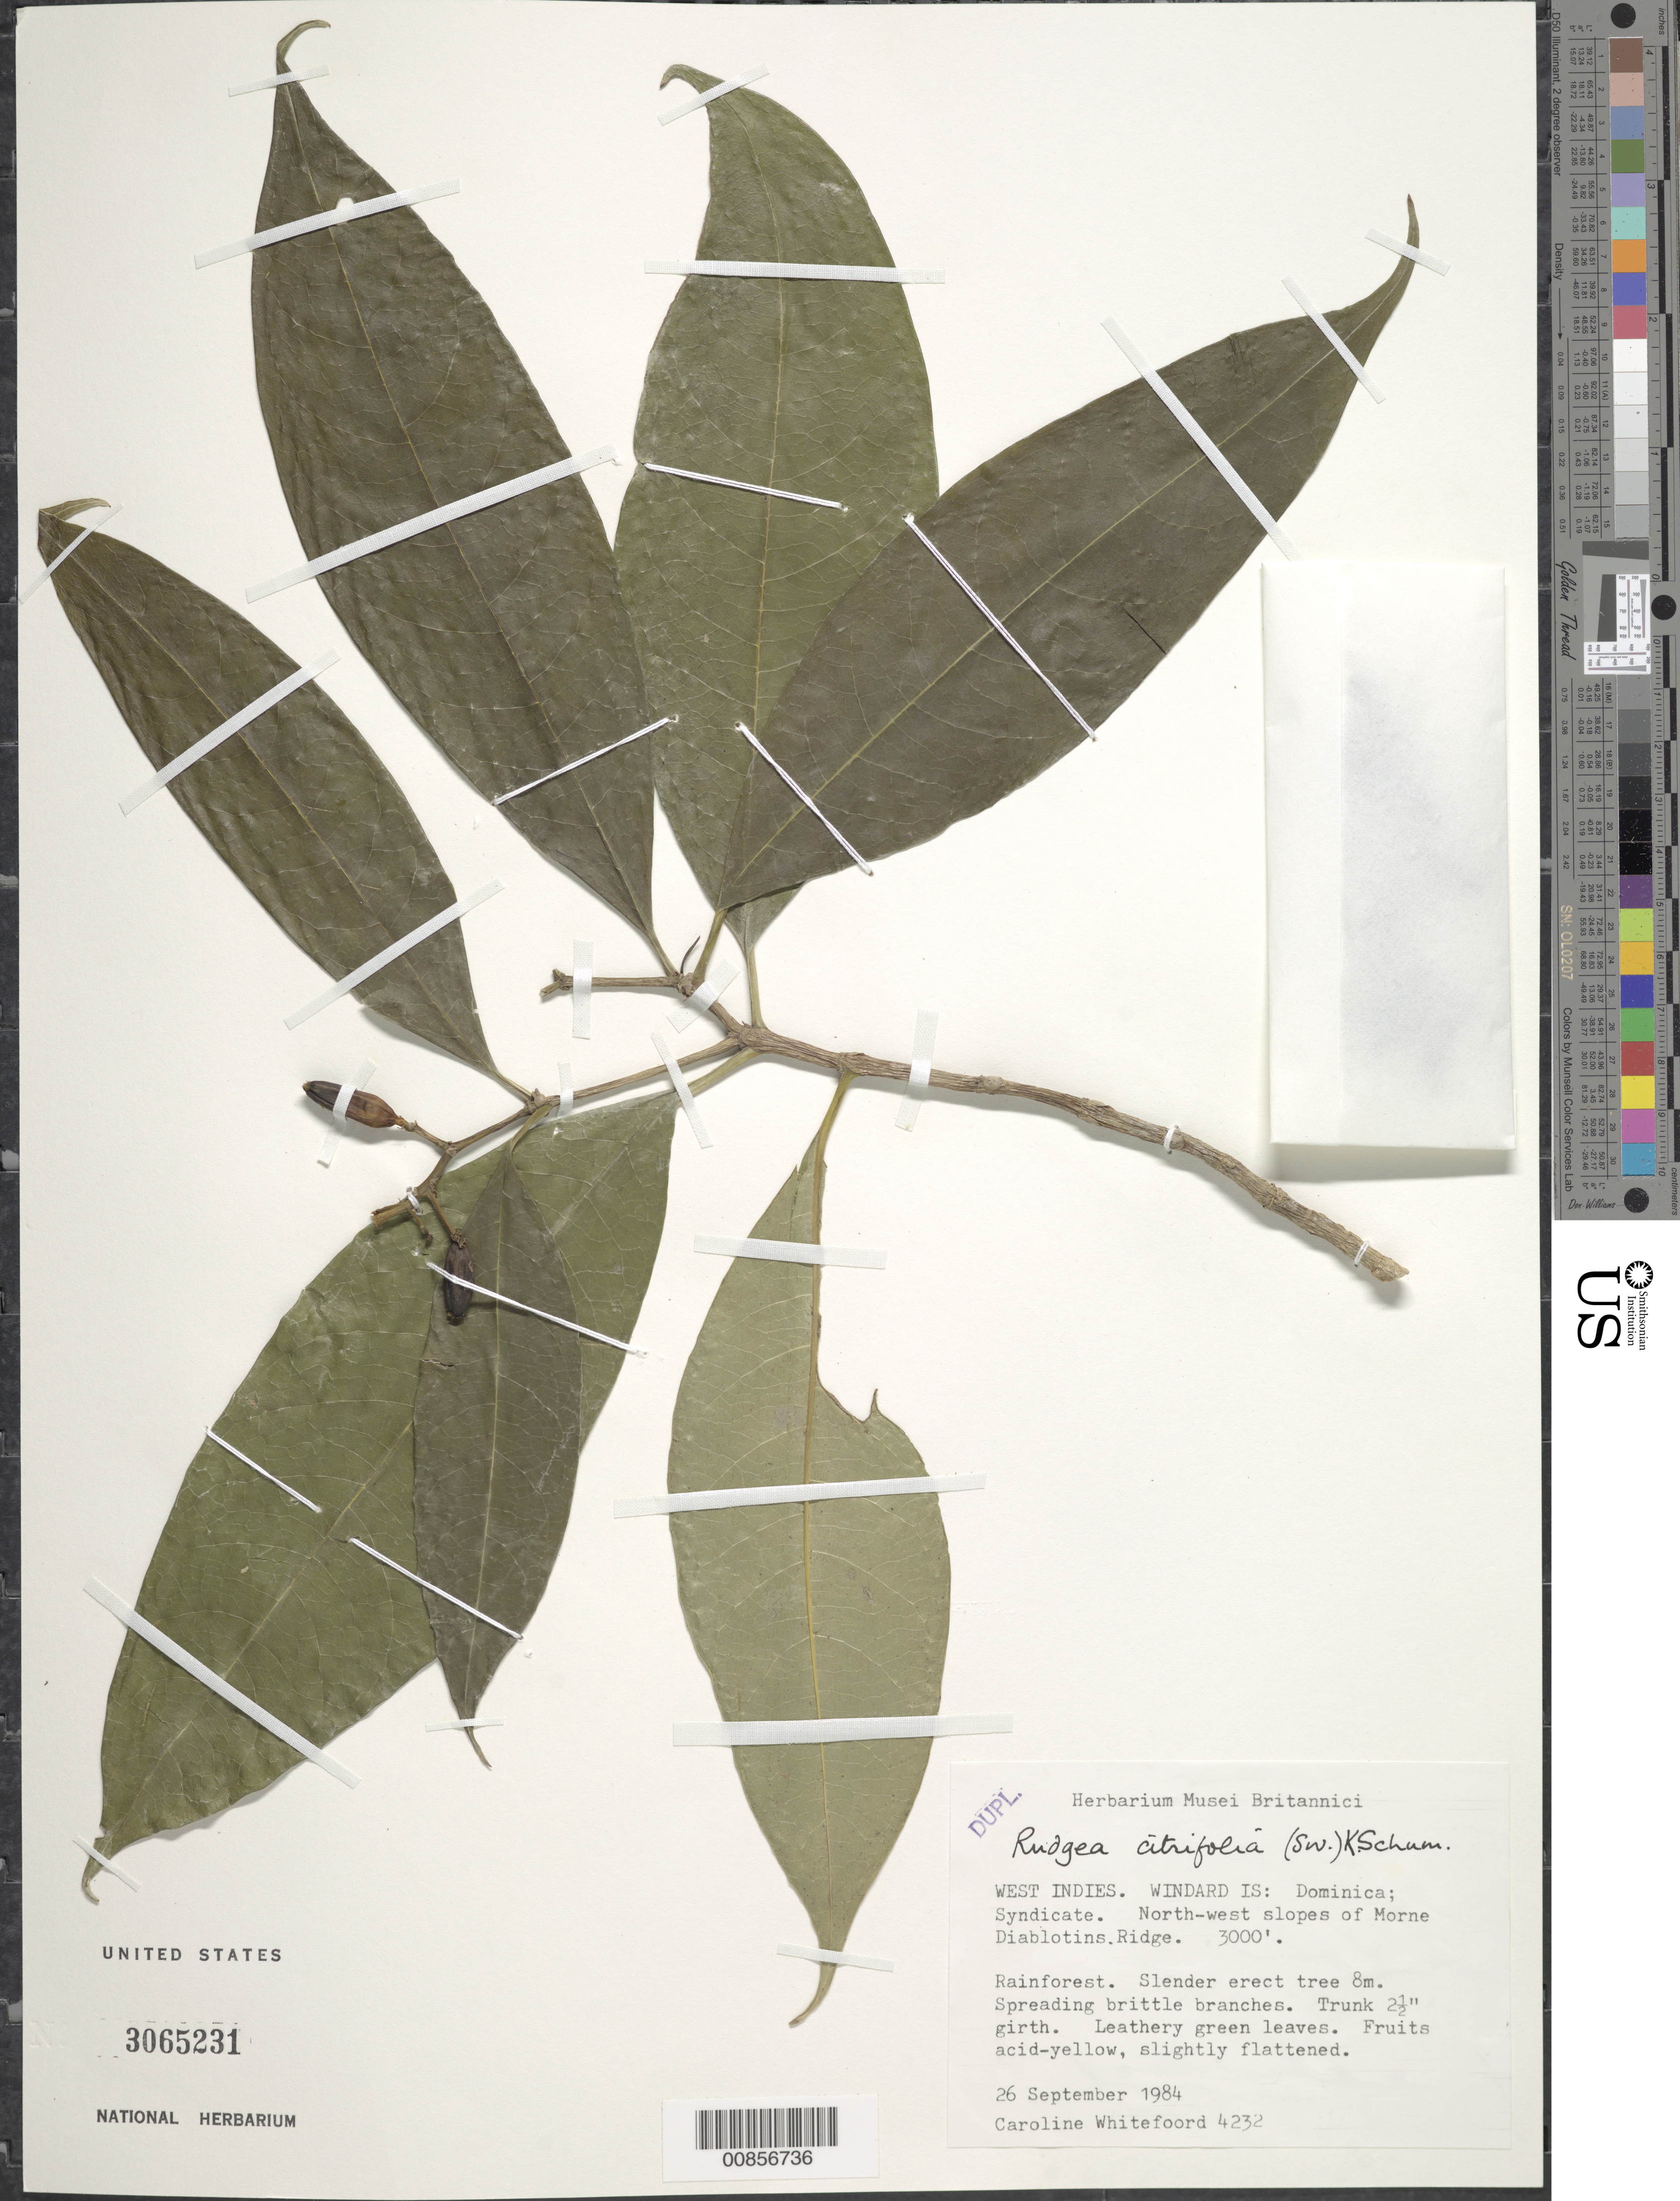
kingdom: Plantae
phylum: Tracheophyta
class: Magnoliopsida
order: Gentianales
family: Rubiaceae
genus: Rudgea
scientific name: Rudgea citrifolia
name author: (Sw.) K. Schum.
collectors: C. Whitefoord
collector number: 4232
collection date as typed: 26 Sep 1984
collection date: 1984-09-26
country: Dominica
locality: Syndicate. NW slopes of Morne Diablotins. Ridge.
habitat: Rainforest on ridge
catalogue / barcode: US 3065231